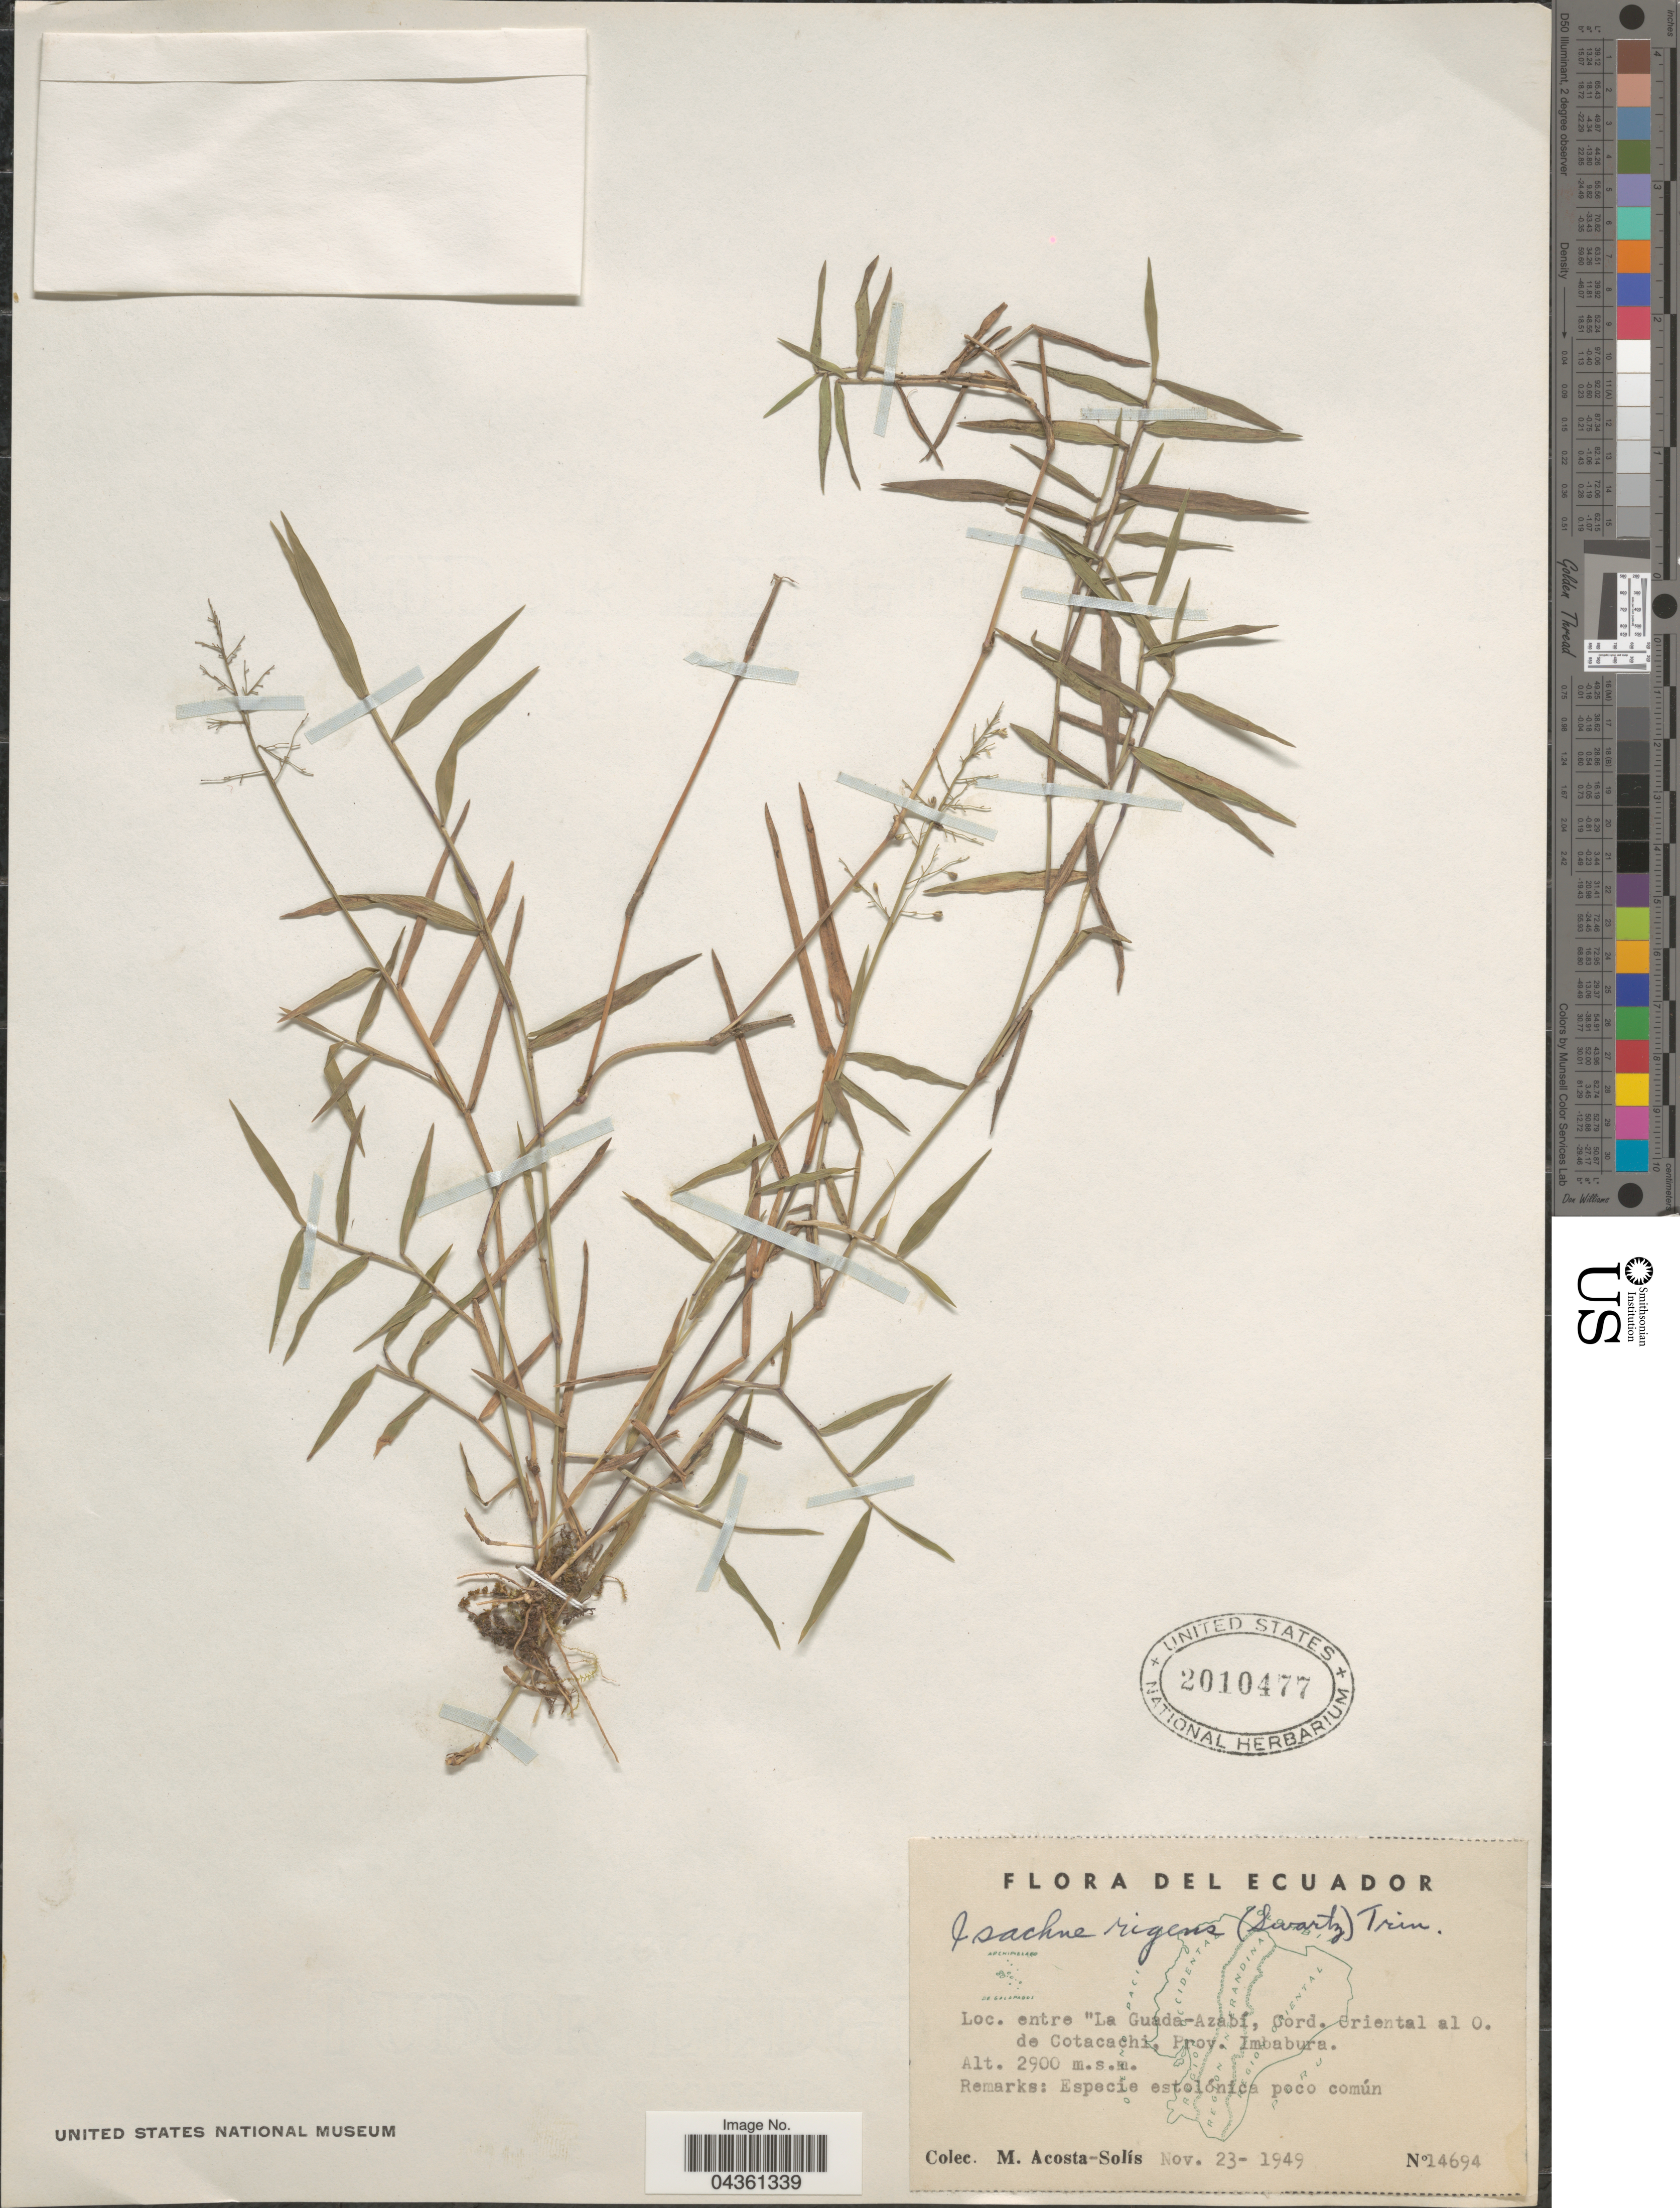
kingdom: Plantae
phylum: Tracheophyta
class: Liliopsida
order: Poales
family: Poaceae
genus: Isachne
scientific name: Isachne rigens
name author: (Sw.) Trin.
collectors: M. Acosta Solis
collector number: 14694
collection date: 1949-11-23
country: Ecuador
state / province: Imbabura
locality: Entre La Guada-Azabí, Cord. Oriental al O. de Cotacachi.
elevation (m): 2900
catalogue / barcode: US 2010477